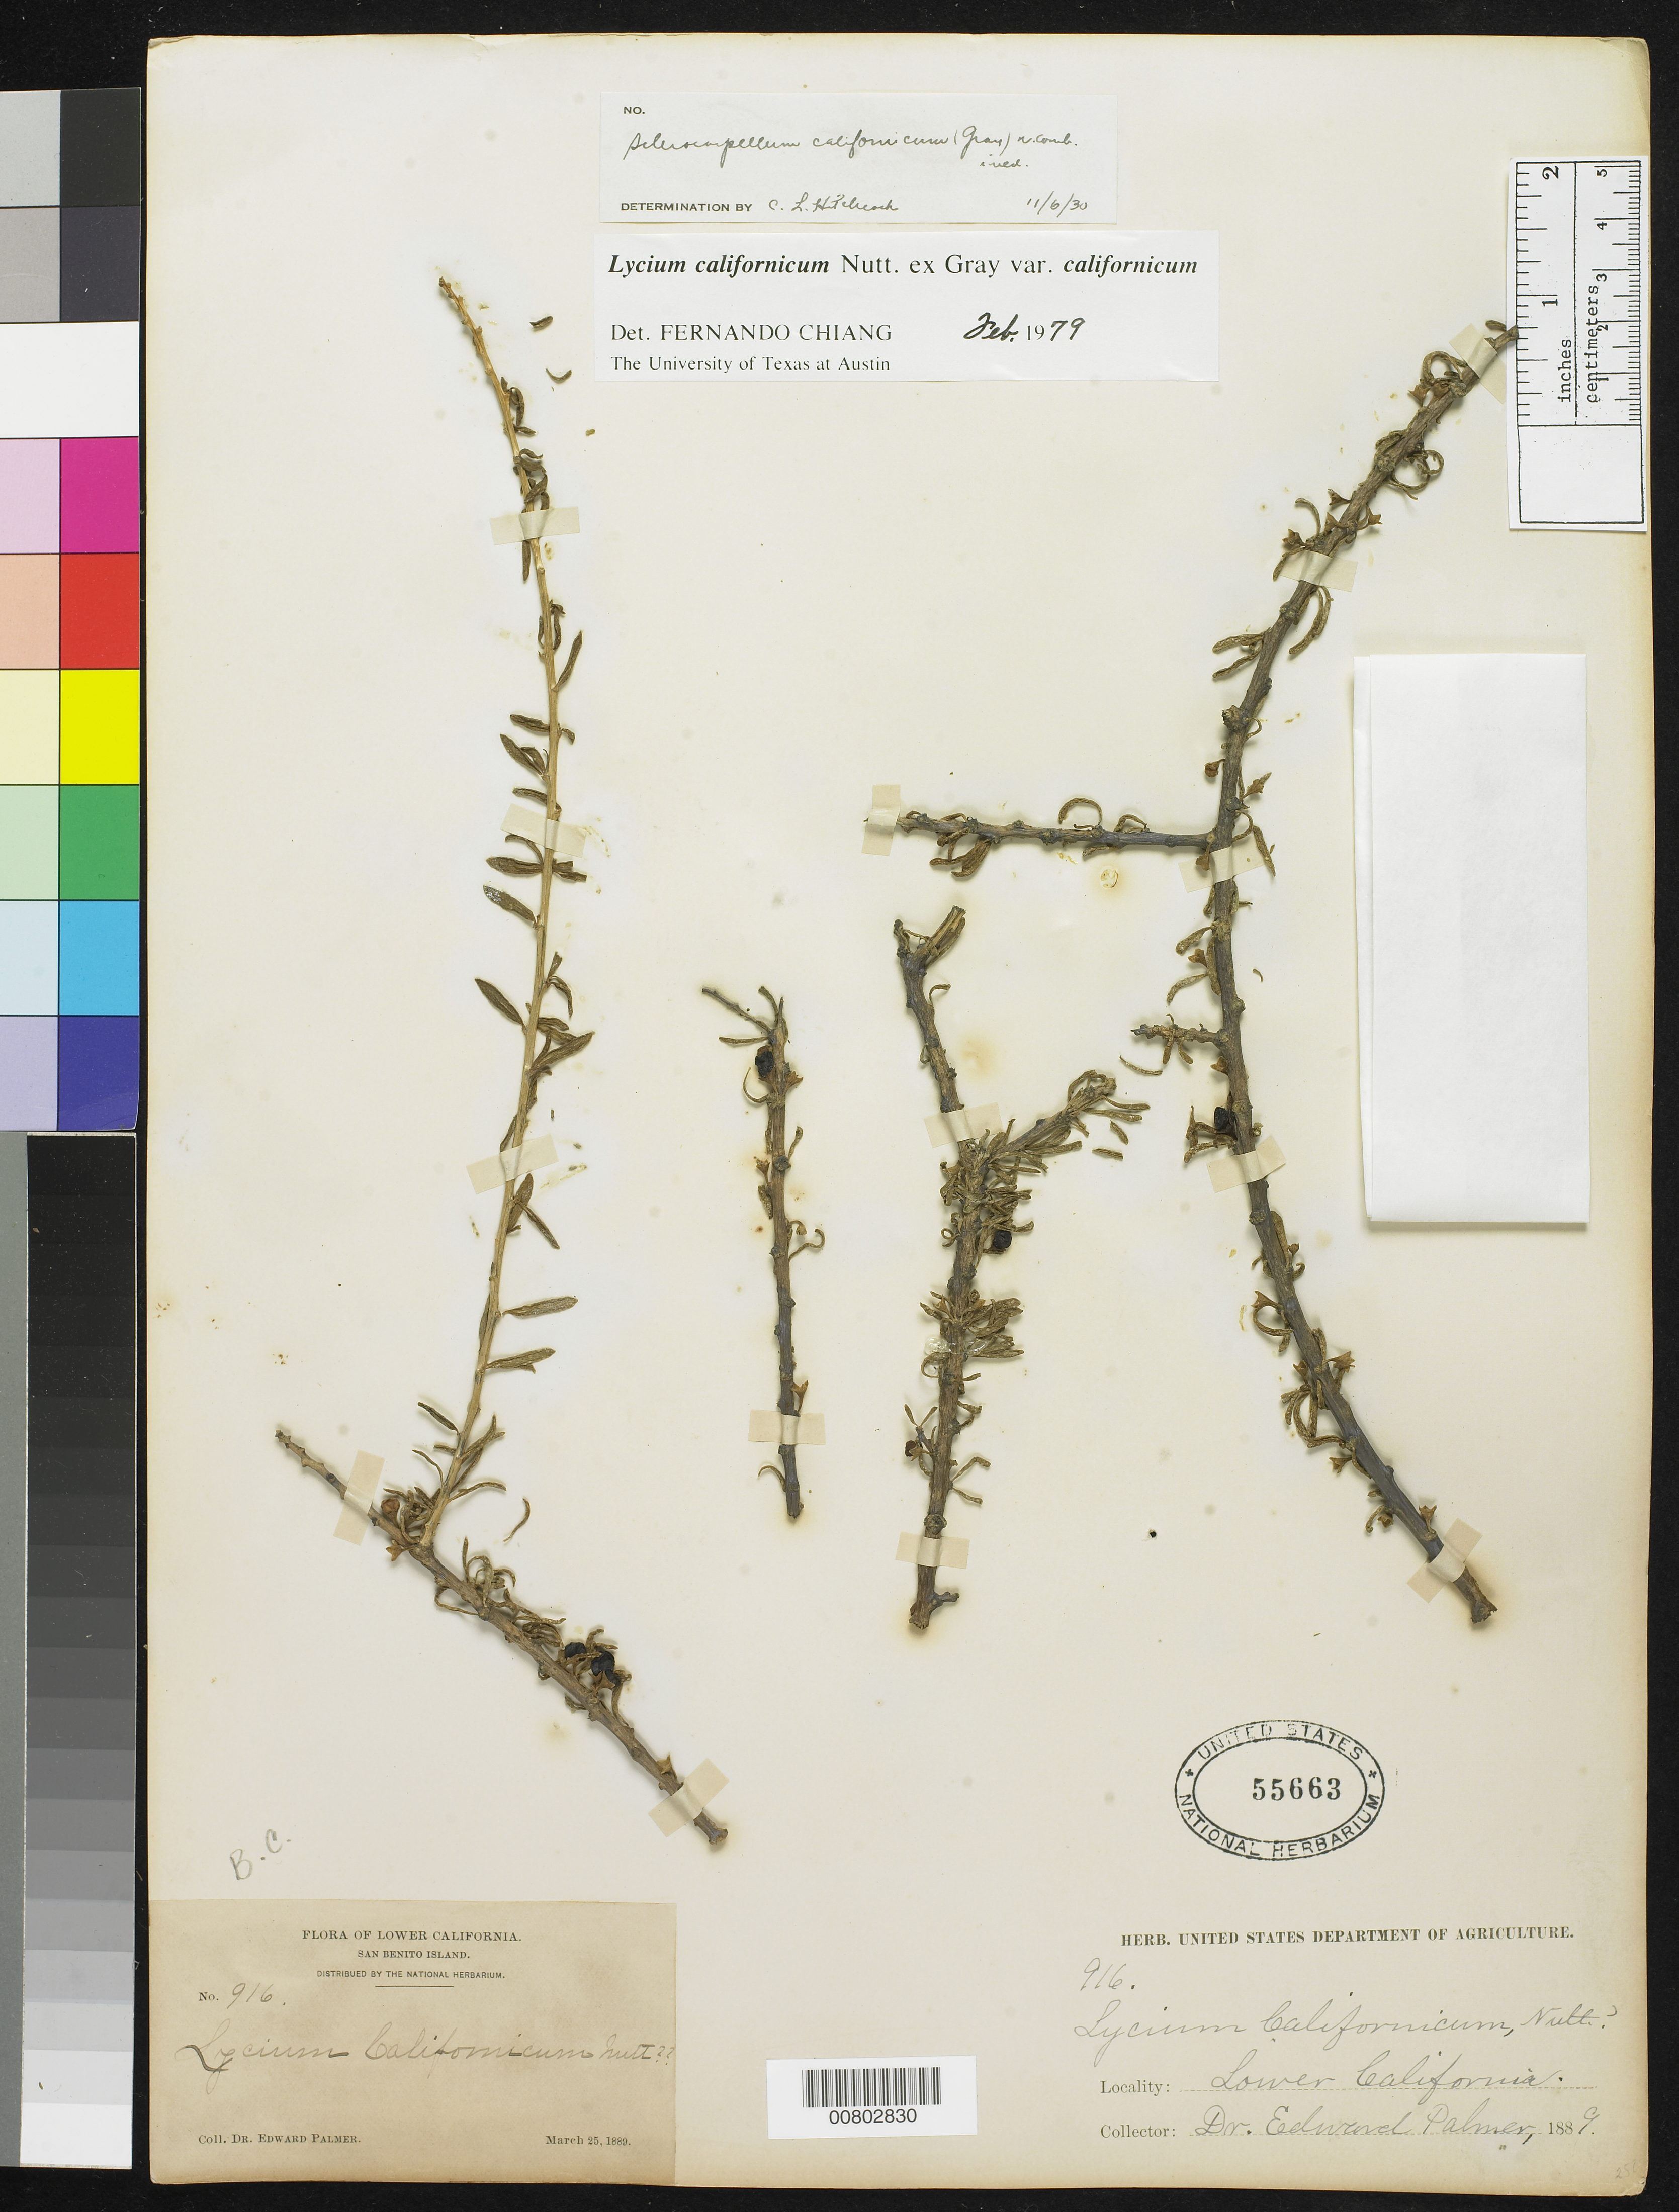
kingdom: Plantae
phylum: Tracheophyta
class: Magnoliopsida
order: Solanales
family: Solanaceae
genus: Lycium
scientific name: Lycium californicum var. californicum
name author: Nutt. ex A. Gray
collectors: E. Palmer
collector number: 916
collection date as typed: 25 Mar 1889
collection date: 1889-03-25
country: Mexico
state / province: Baja California Norte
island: San Benito I.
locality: San Benito Island, Baja California.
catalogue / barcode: US 55663